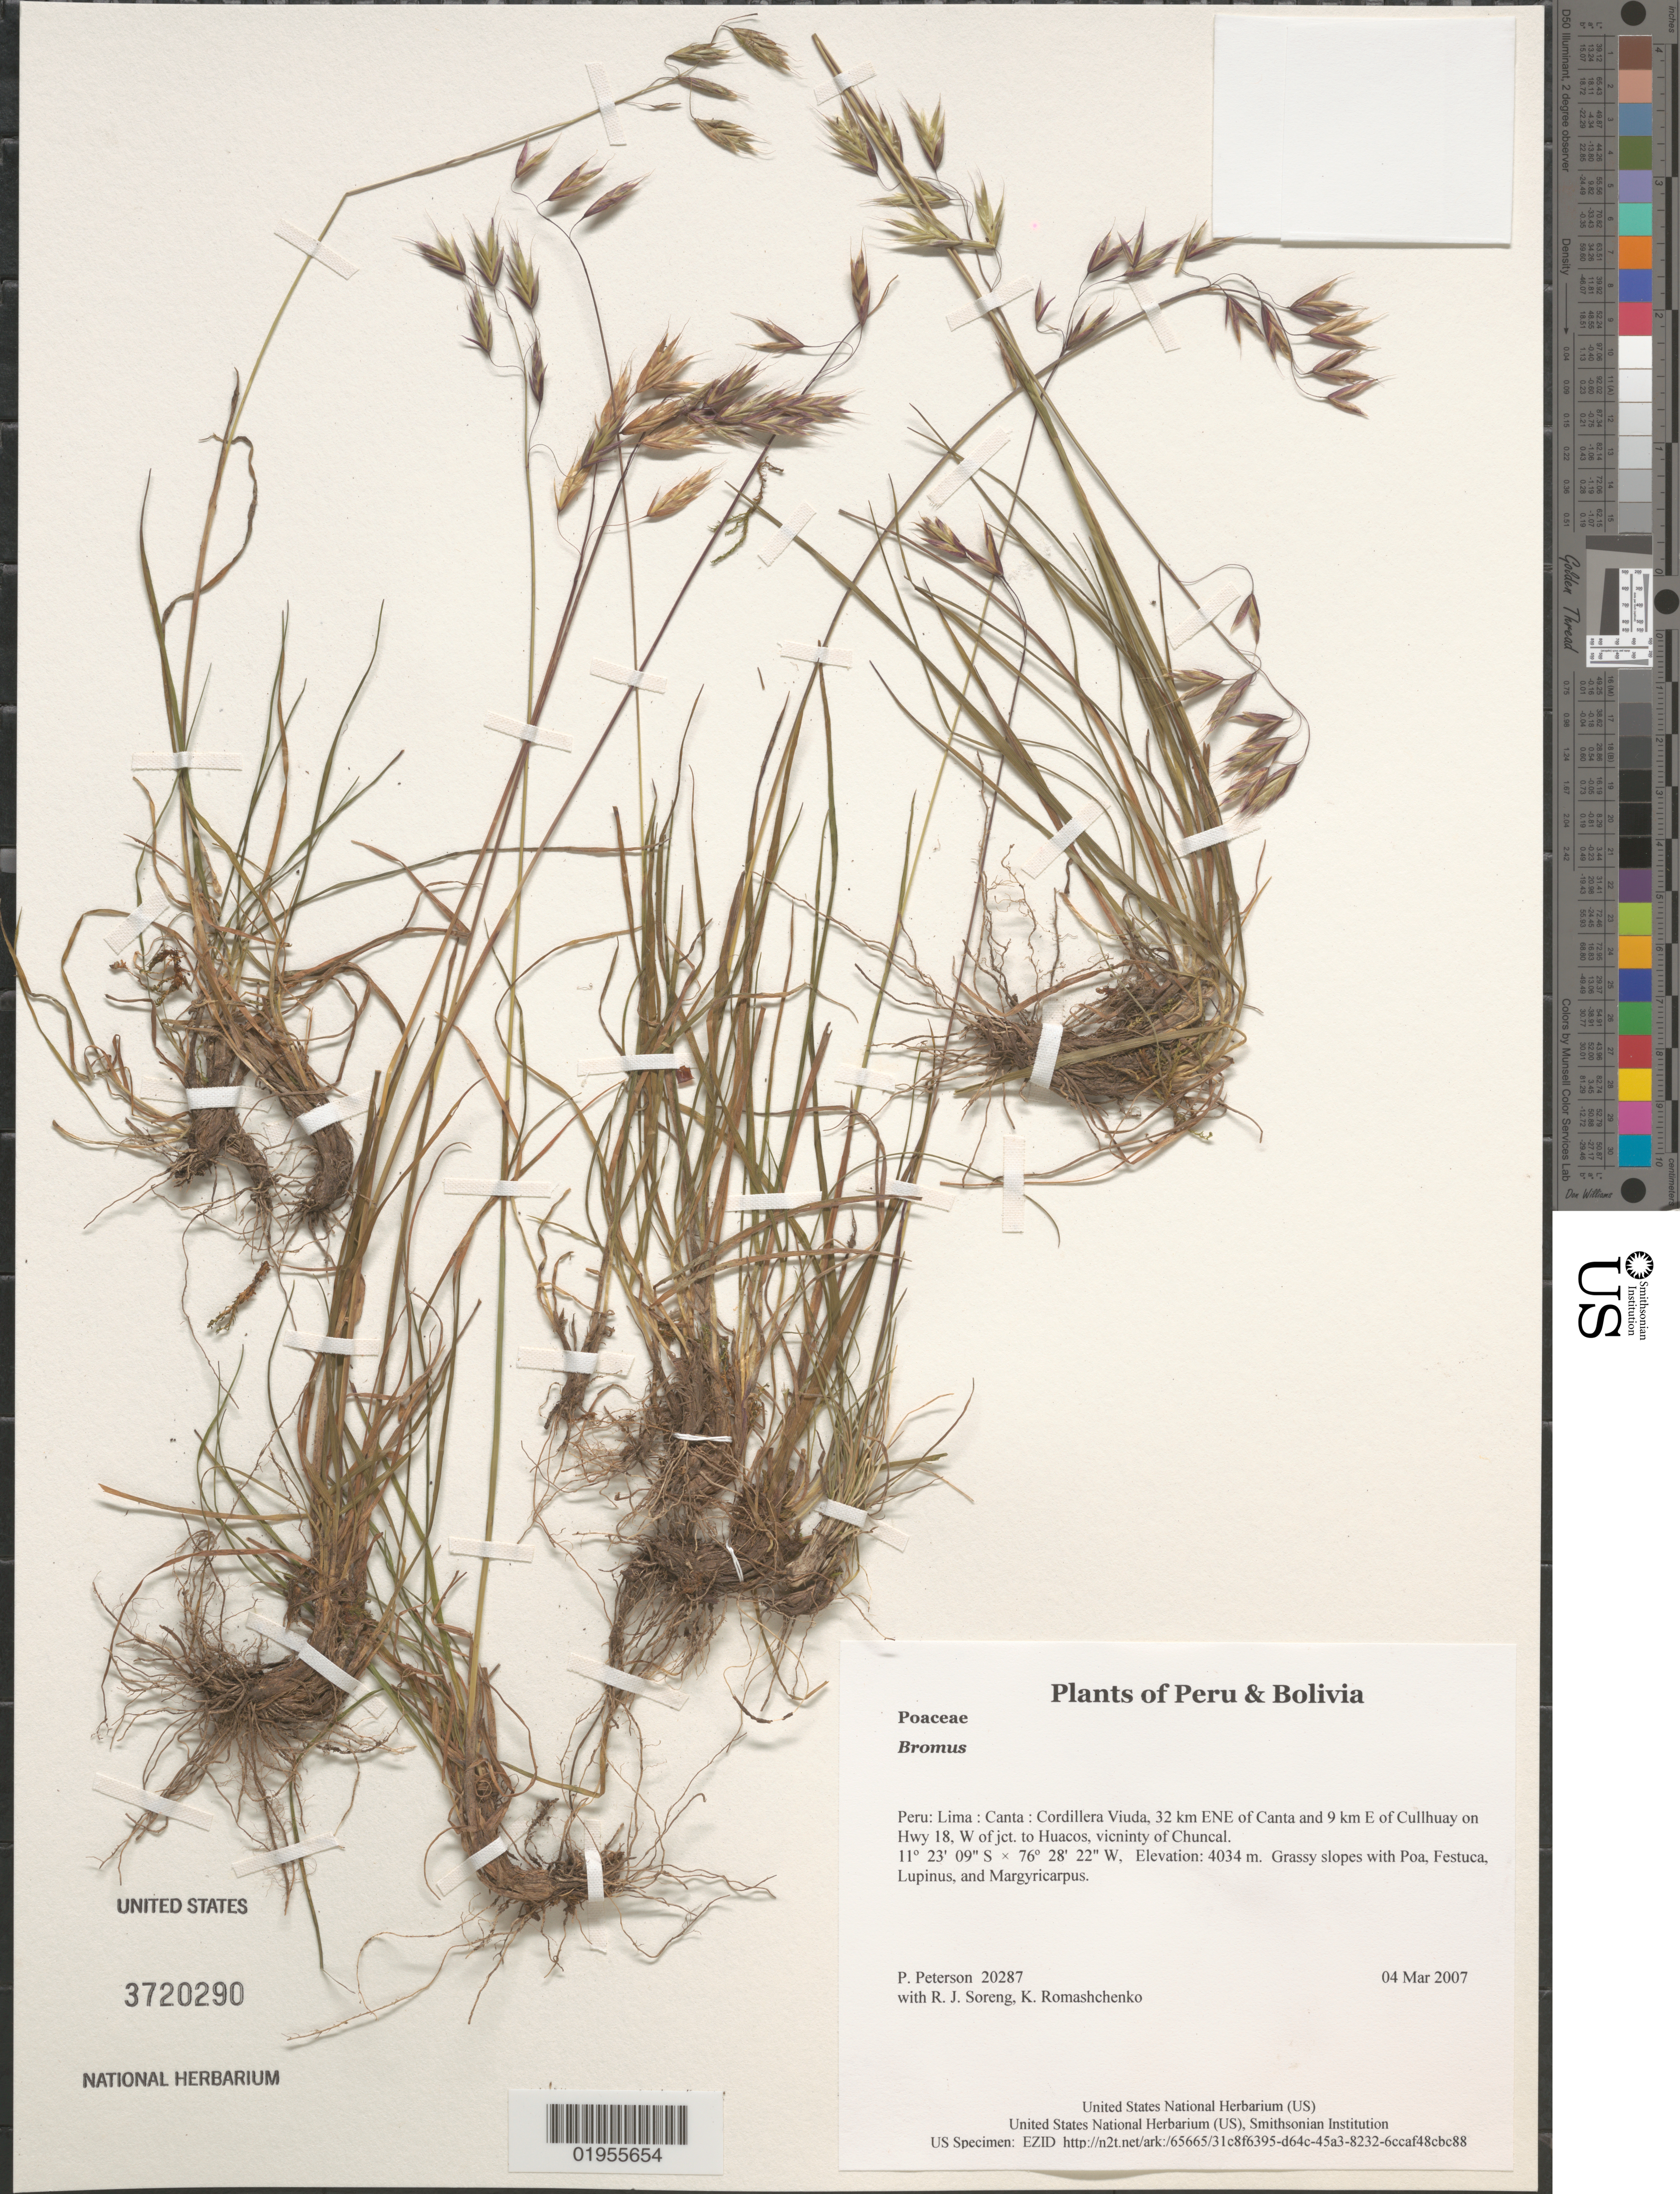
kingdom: Plantae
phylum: Tracheophyta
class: Liliopsida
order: Poales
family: Poaceae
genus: Bromus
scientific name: Bromus sp.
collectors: P. M. Peterson, R. J. Soreng & K. Romashchenko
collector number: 20287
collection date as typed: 04 Mar 2007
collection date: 2007-03-04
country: Peru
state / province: Lima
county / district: Canta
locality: Cordillera Viuda, 32 km ENE of Canta and 9 km E of Cullhuay on Hwy 18, W of jct. to Huacos, vicinity of Chuncal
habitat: Grassy slopes with Poa, Festuca, Lupinus, and Margyricarpus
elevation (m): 4034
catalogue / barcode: US 3720290